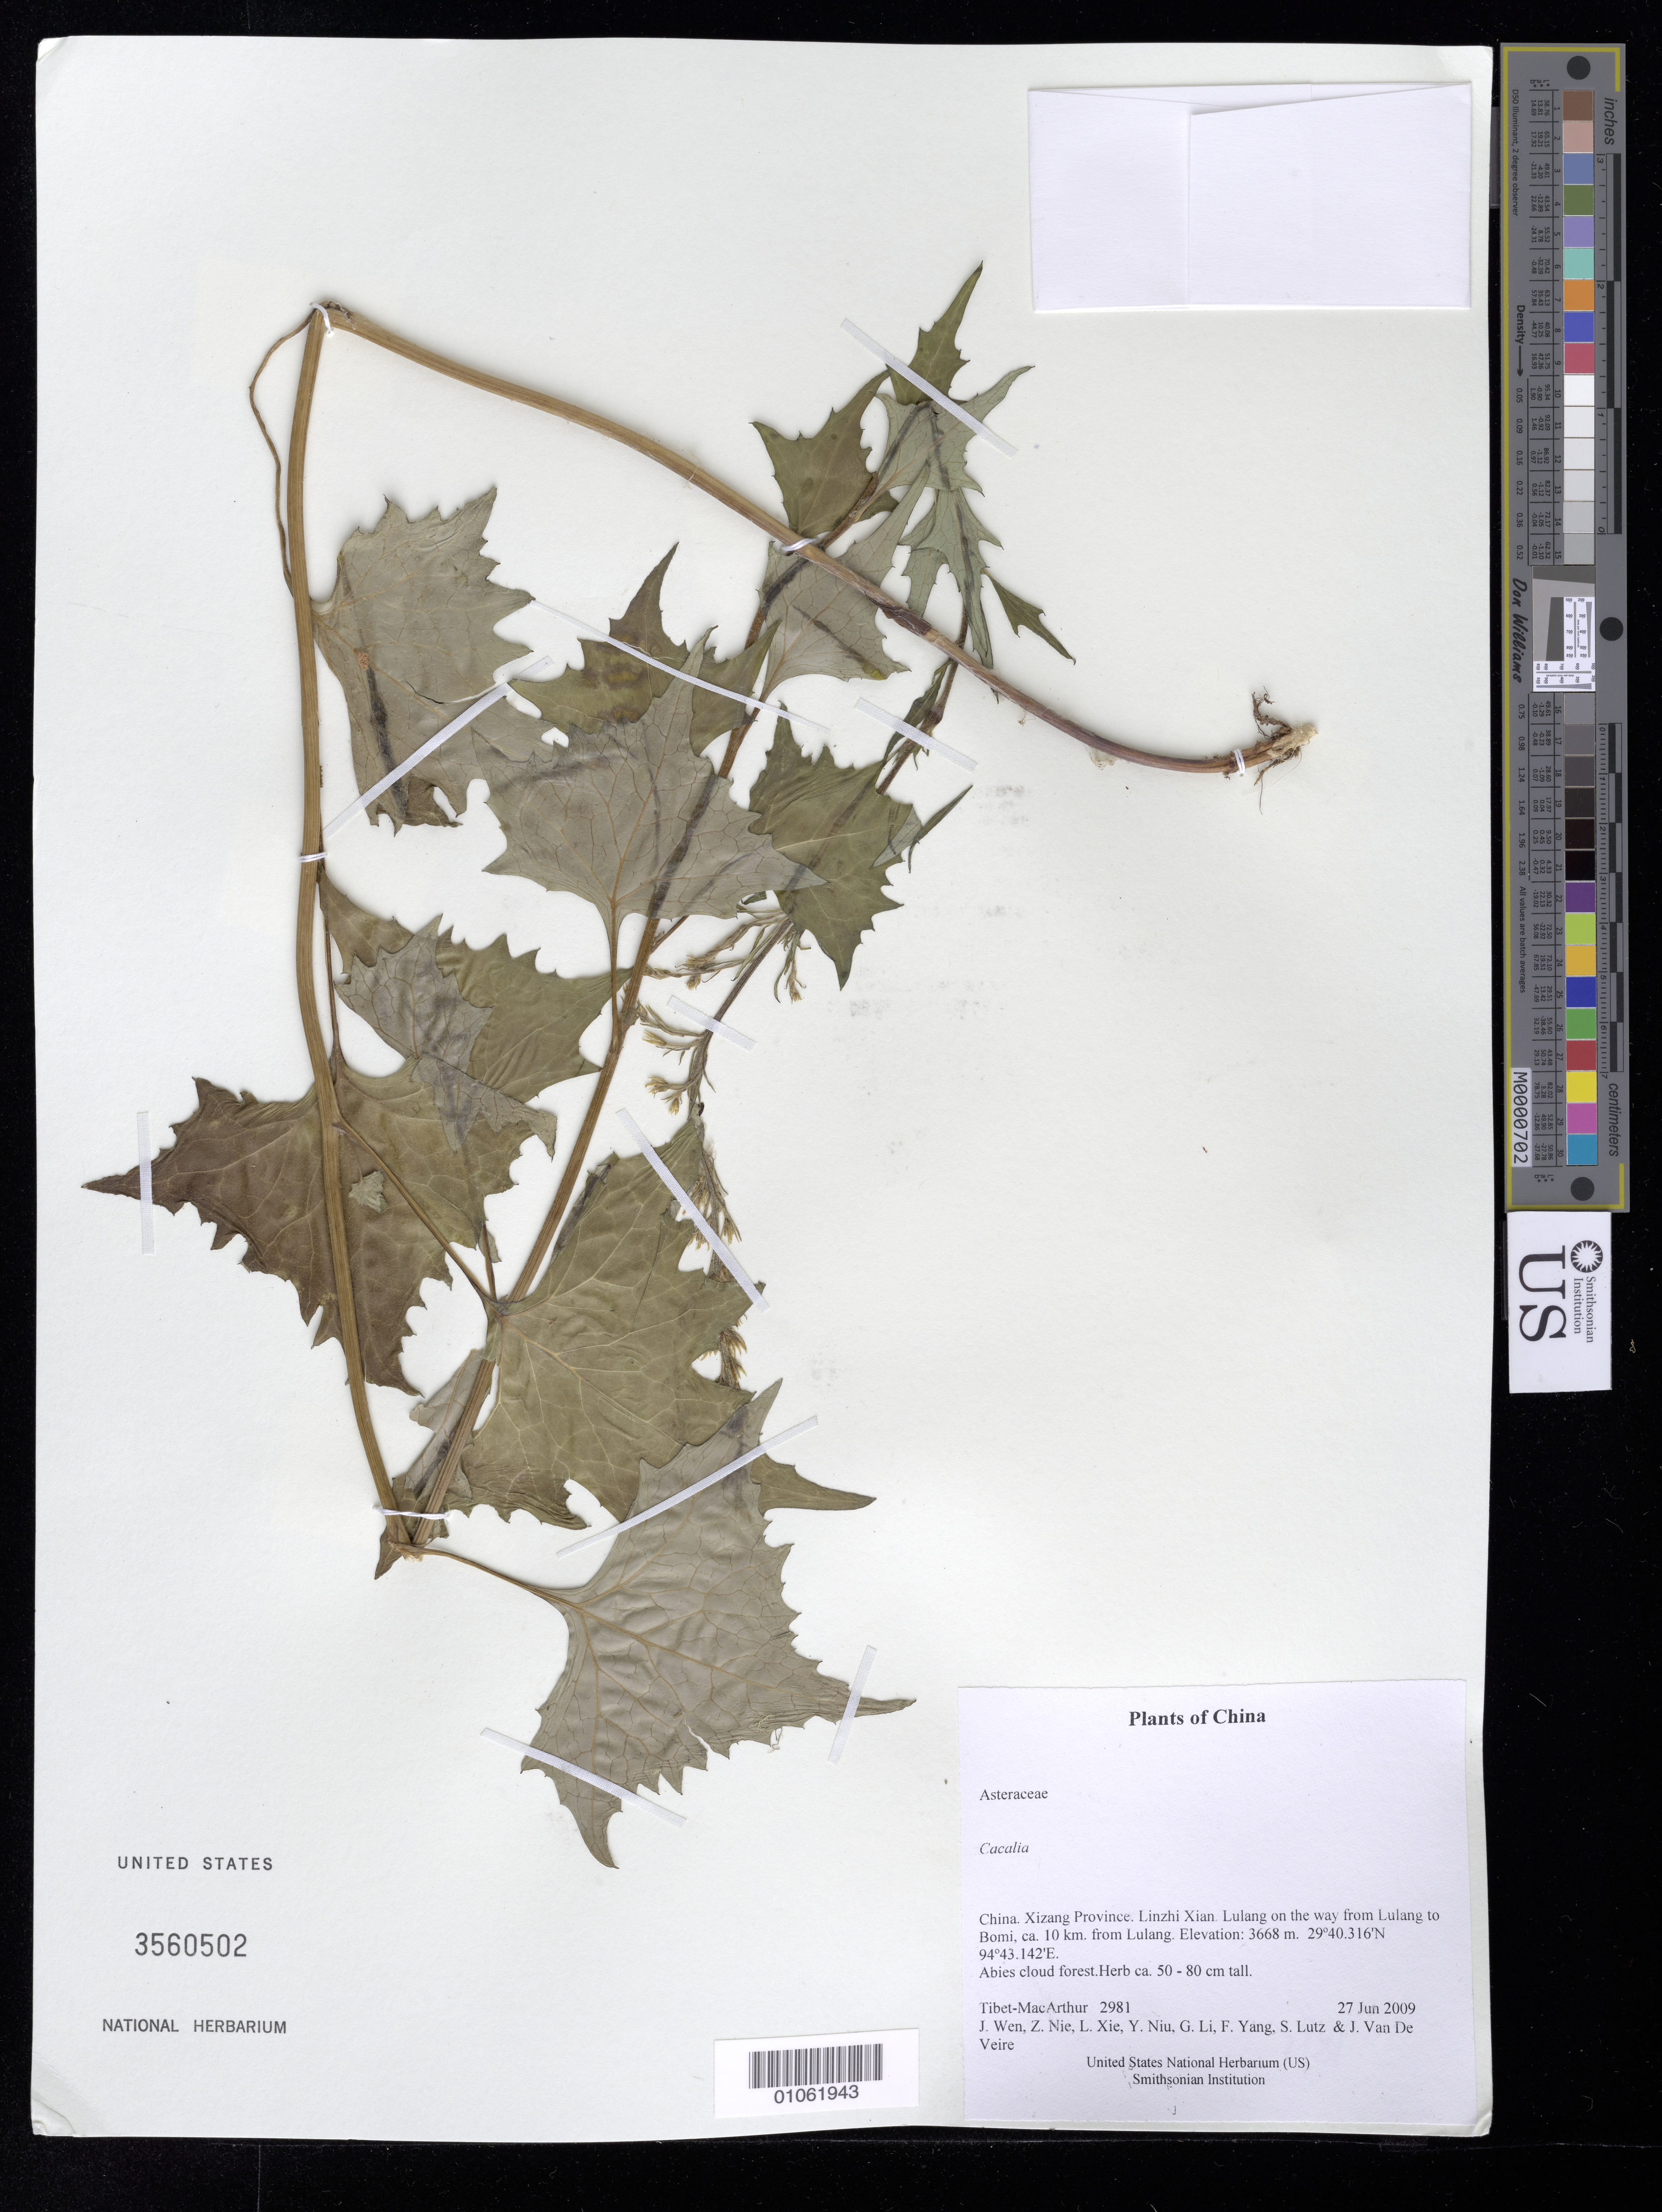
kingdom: Plantae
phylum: Tracheophyta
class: Magnoliopsida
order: Asterales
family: Asteraceae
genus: Adenostyles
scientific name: Adenostyles sp.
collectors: Tibet-MacArthur, J. Wen, Z. Nie, L. Xie, Y. Niu, G. Li, F. Yang, S. Lutz & J. Van De Veire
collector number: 2981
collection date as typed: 27 Jun 2009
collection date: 2009-06-27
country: China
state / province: Xizang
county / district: Linzhi Xian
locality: Lulang on the way from Lulang to Bomi, ca. 10 km. from Lulang.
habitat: Abies cloud forest.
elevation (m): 3668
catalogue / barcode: US 3560502